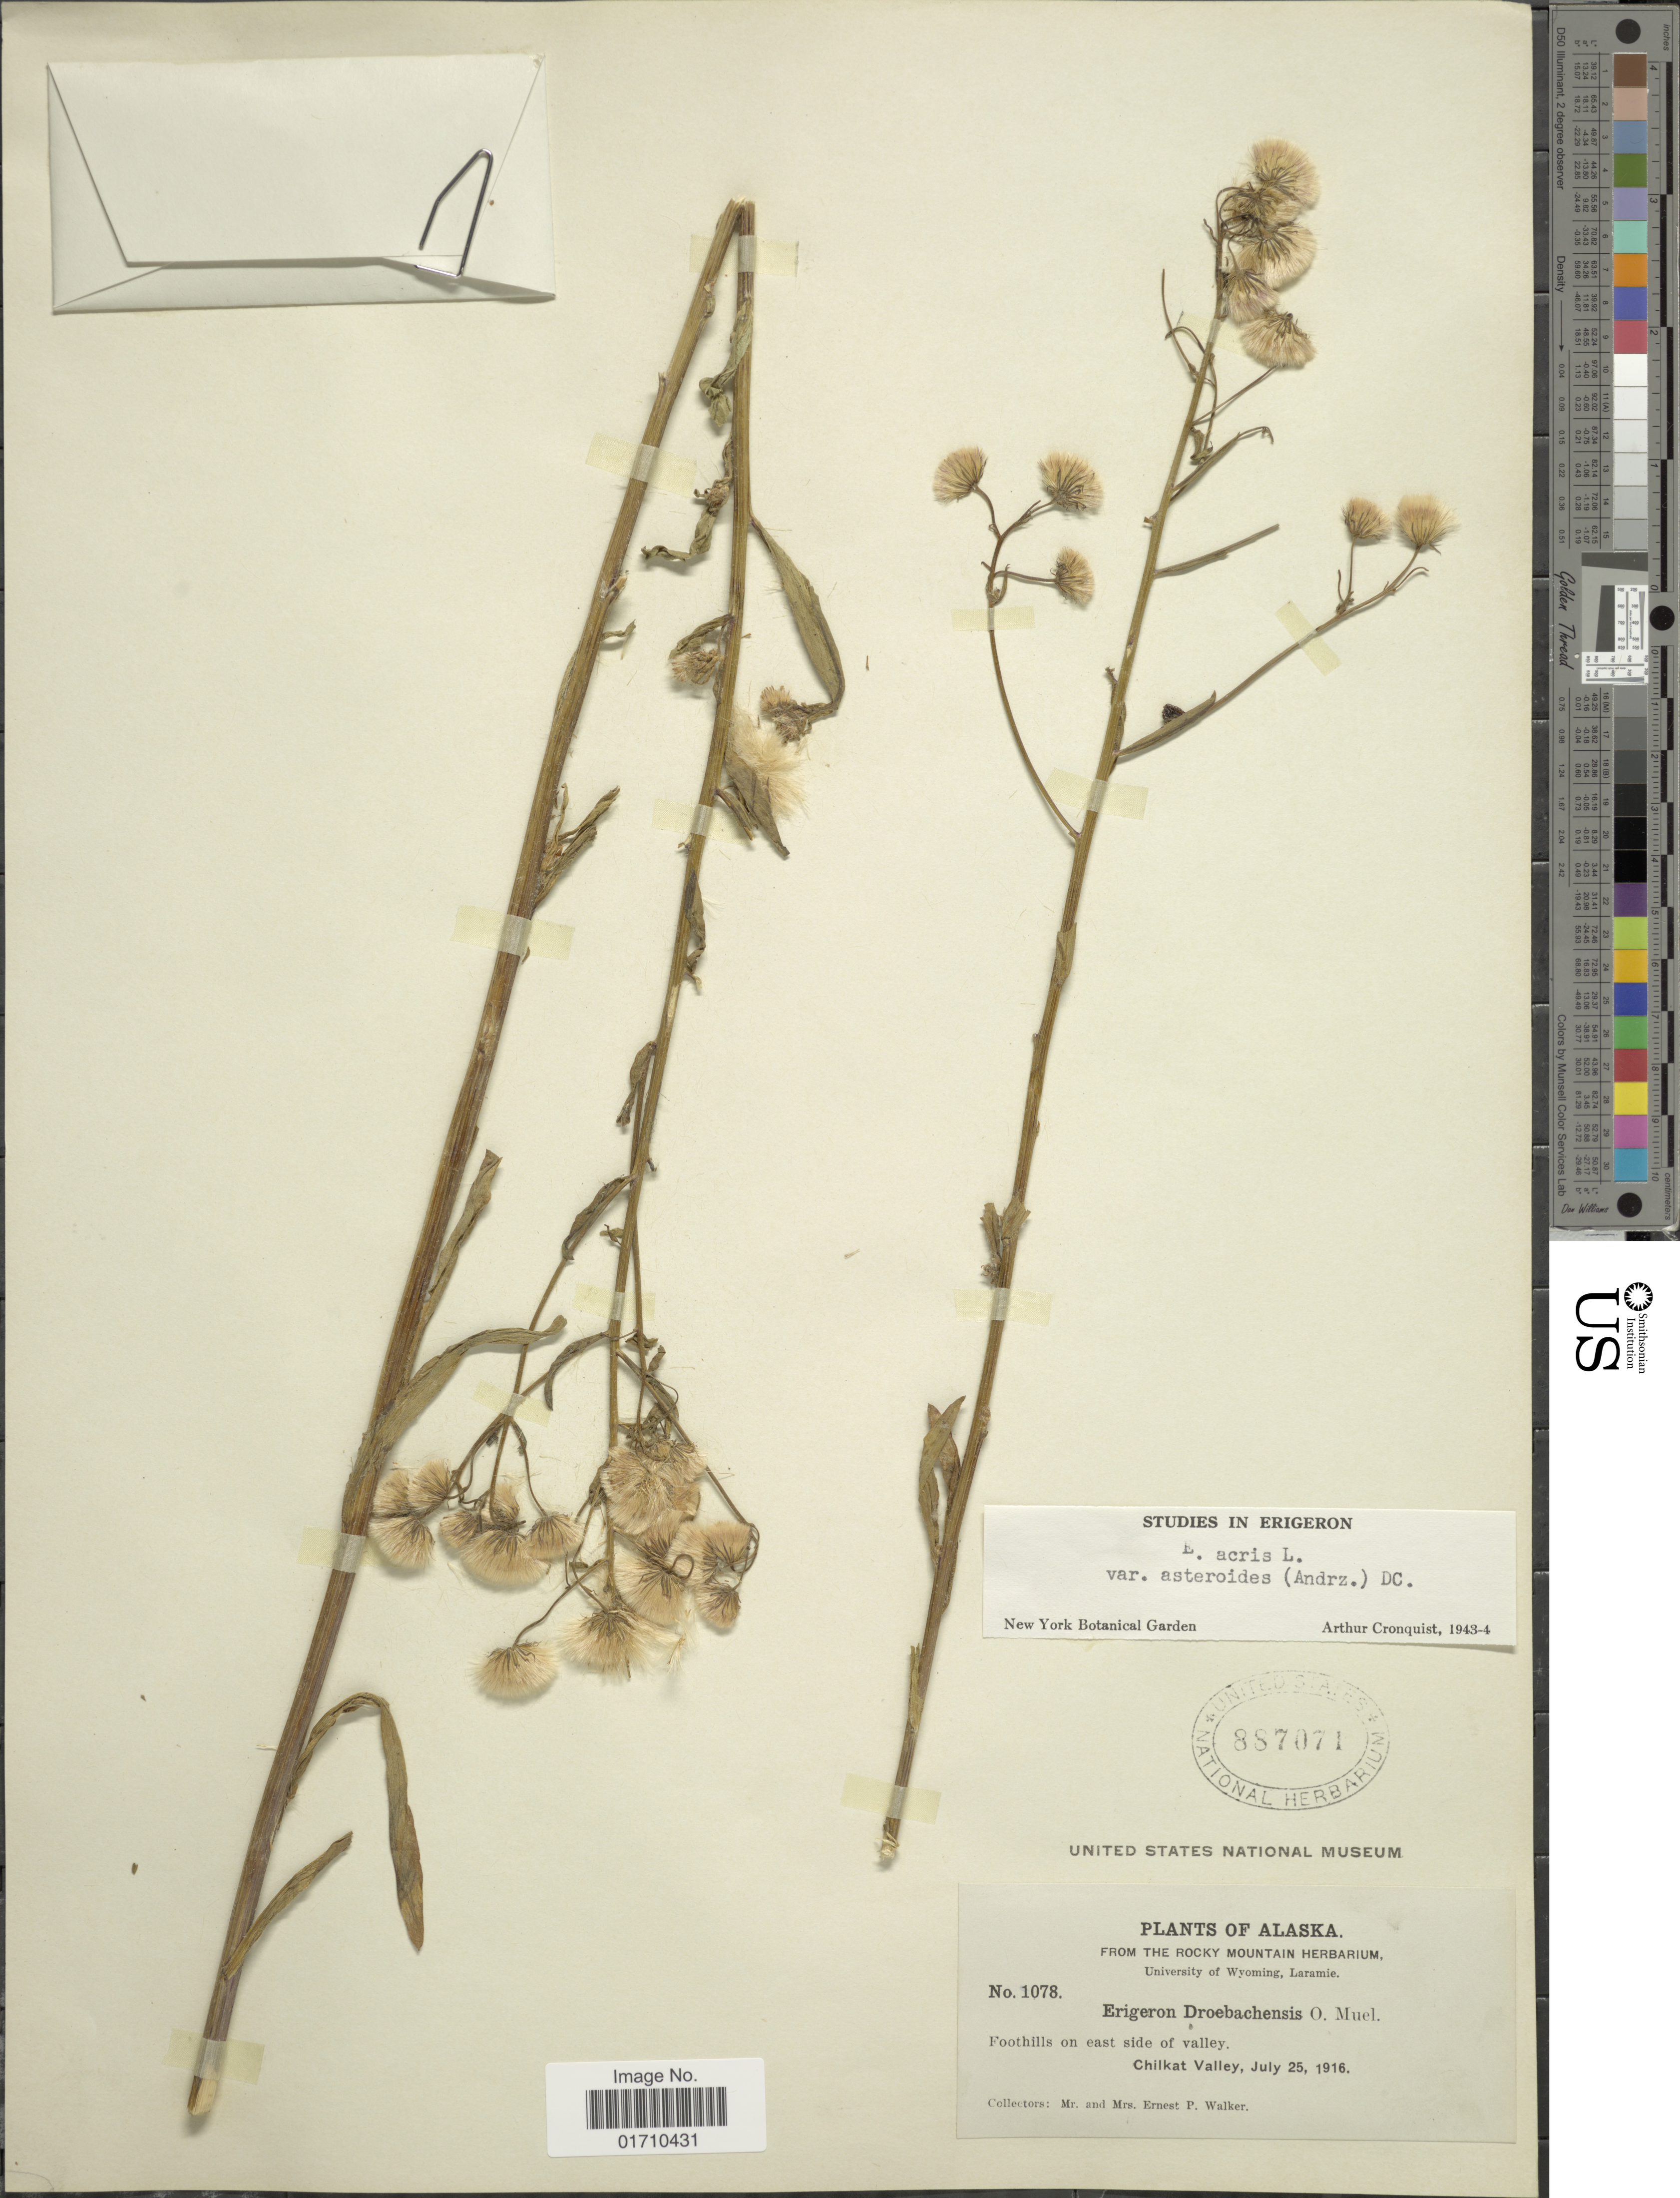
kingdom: Plantae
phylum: Tracheophyta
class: Magnoliopsida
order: Asterales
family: Asteraceae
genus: Erigeron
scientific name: Erigeron acris var. asteroides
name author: (Andrz.) DC.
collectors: E. P. Walker & E. Walker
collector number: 1078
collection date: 1916-07-25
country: United States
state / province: Alaska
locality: Foothills on east side of valley, Chilkat Valley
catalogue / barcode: US 887071